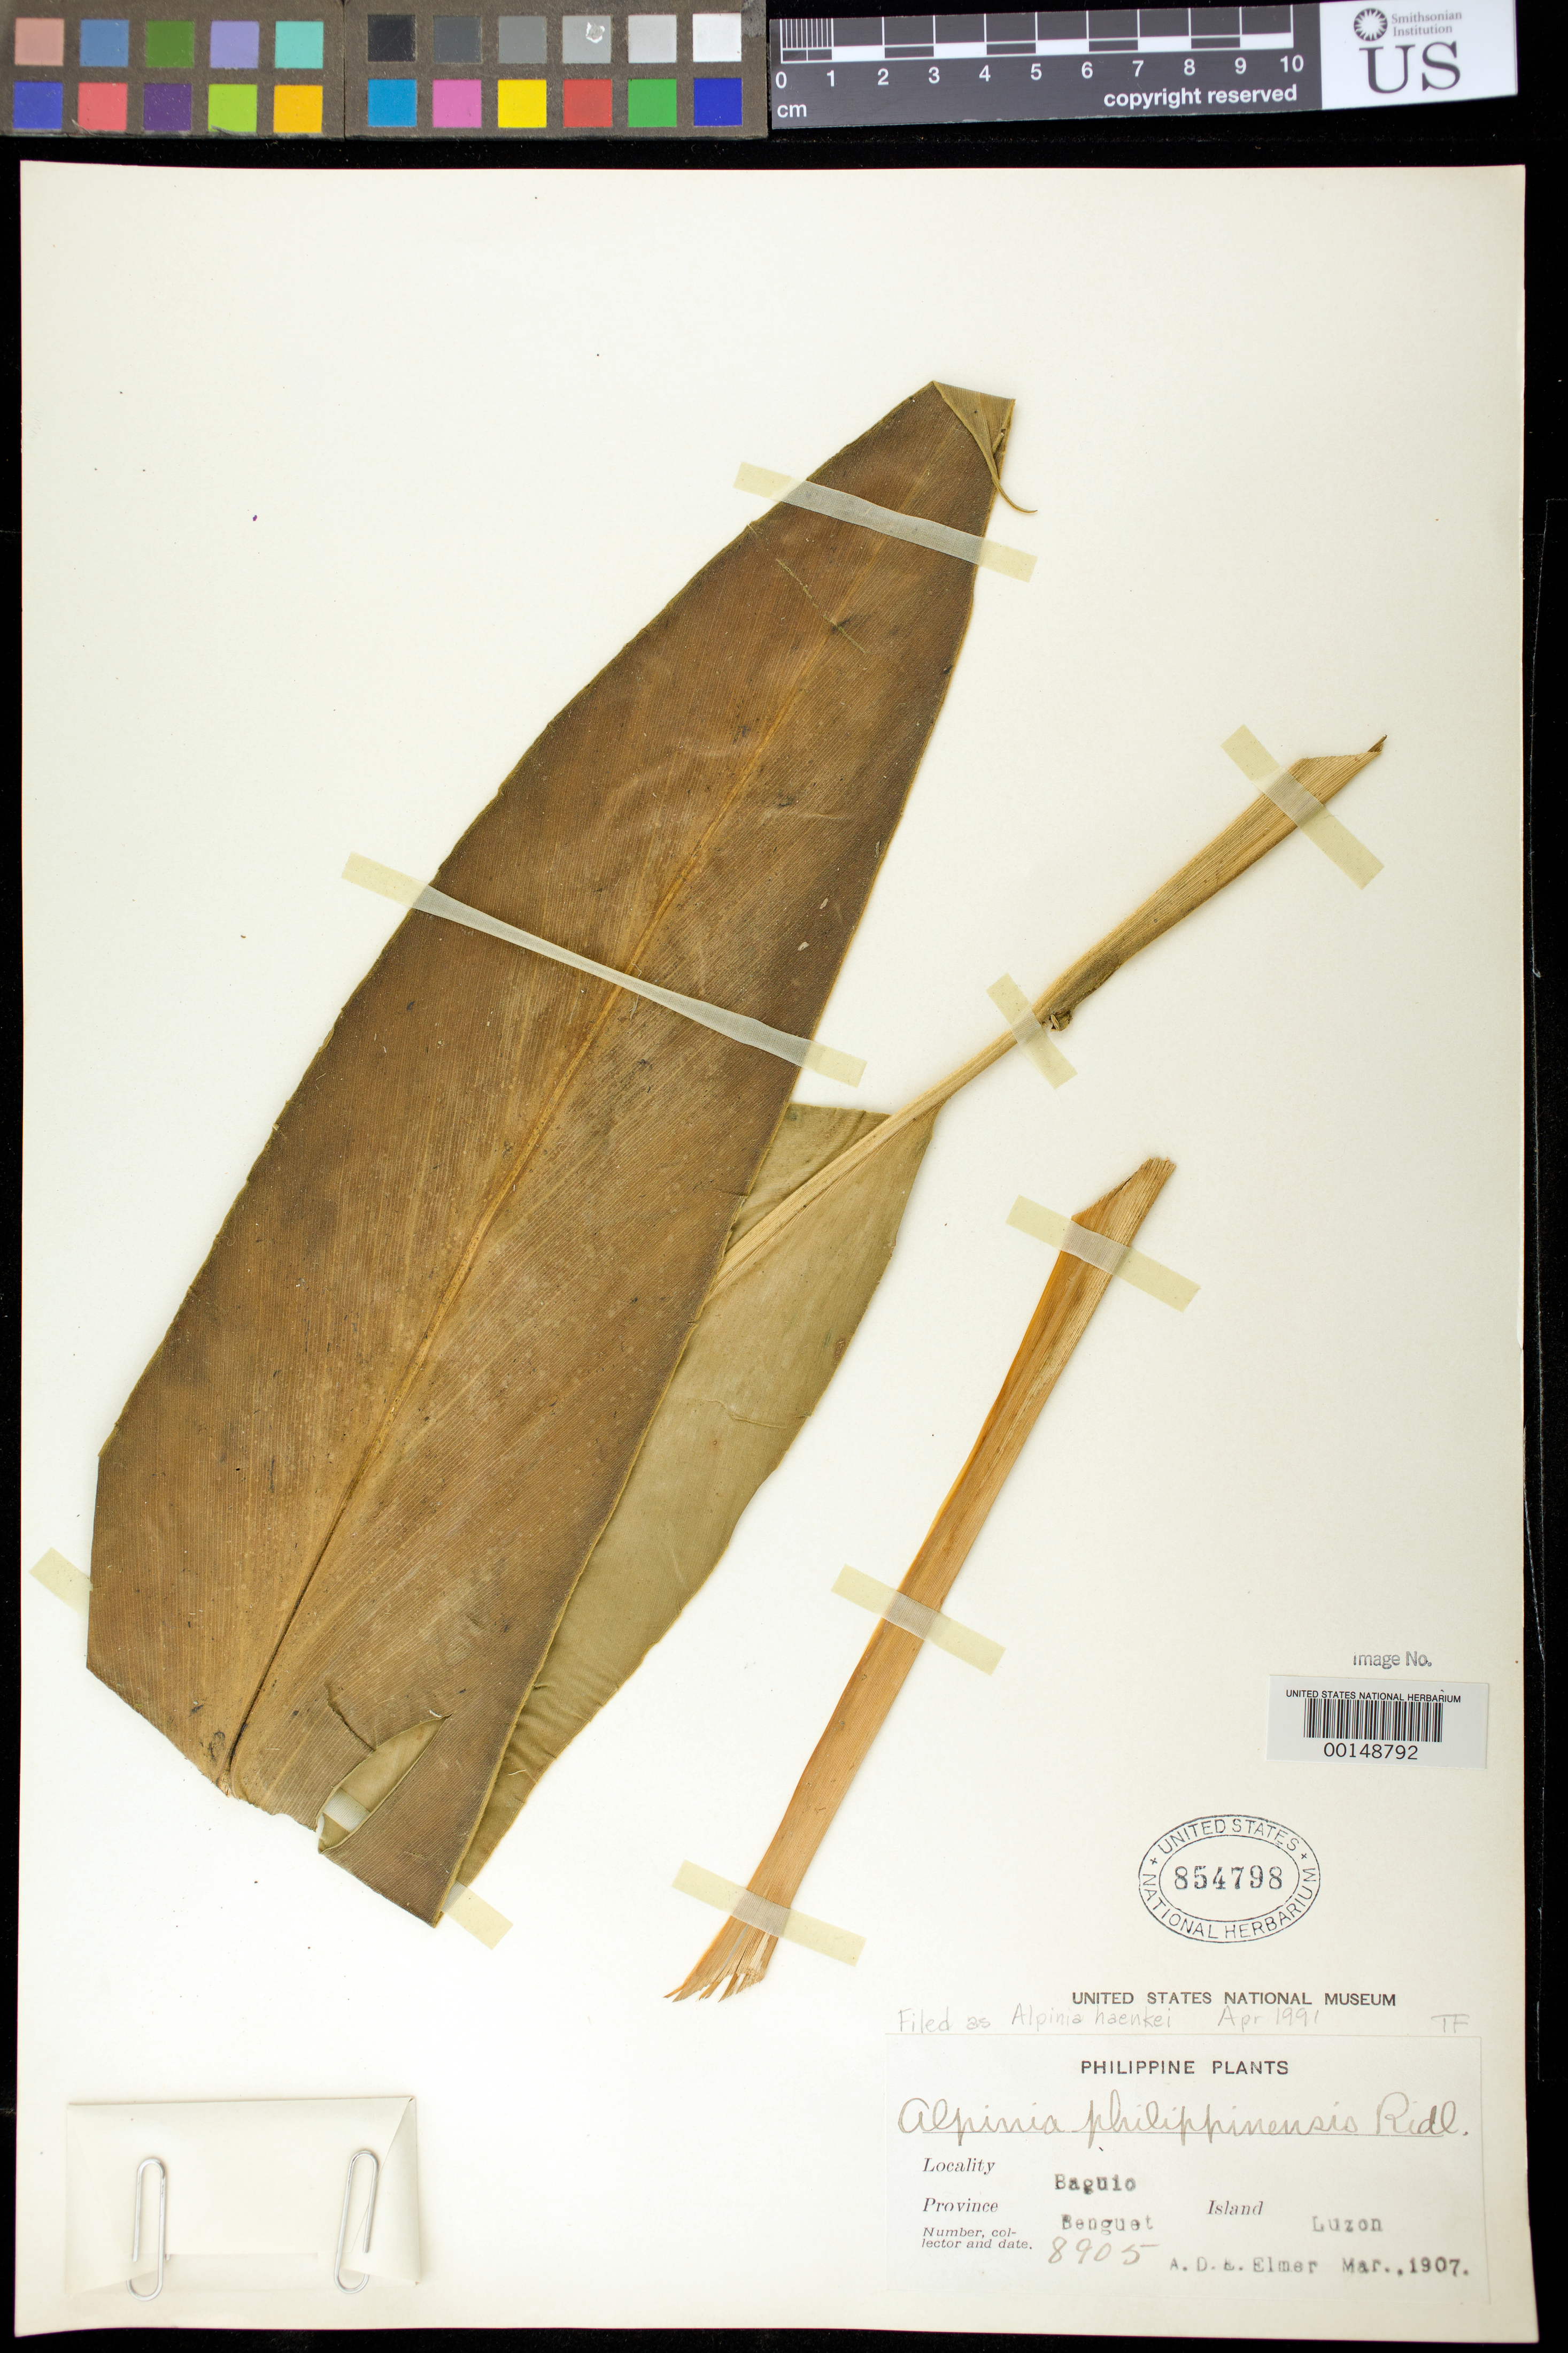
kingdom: Plantae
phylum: Tracheophyta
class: Liliopsida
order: Zingiberales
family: Zingiberaceae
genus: Alpinia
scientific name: Alpinia haenkei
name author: C. Presl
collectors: A. D. E. Elmer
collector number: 8905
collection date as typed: Mar 1907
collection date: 1907-03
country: Philippines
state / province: Cordillera (Administrative Region)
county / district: Benguet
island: Luzon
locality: Baguio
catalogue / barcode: US 854798